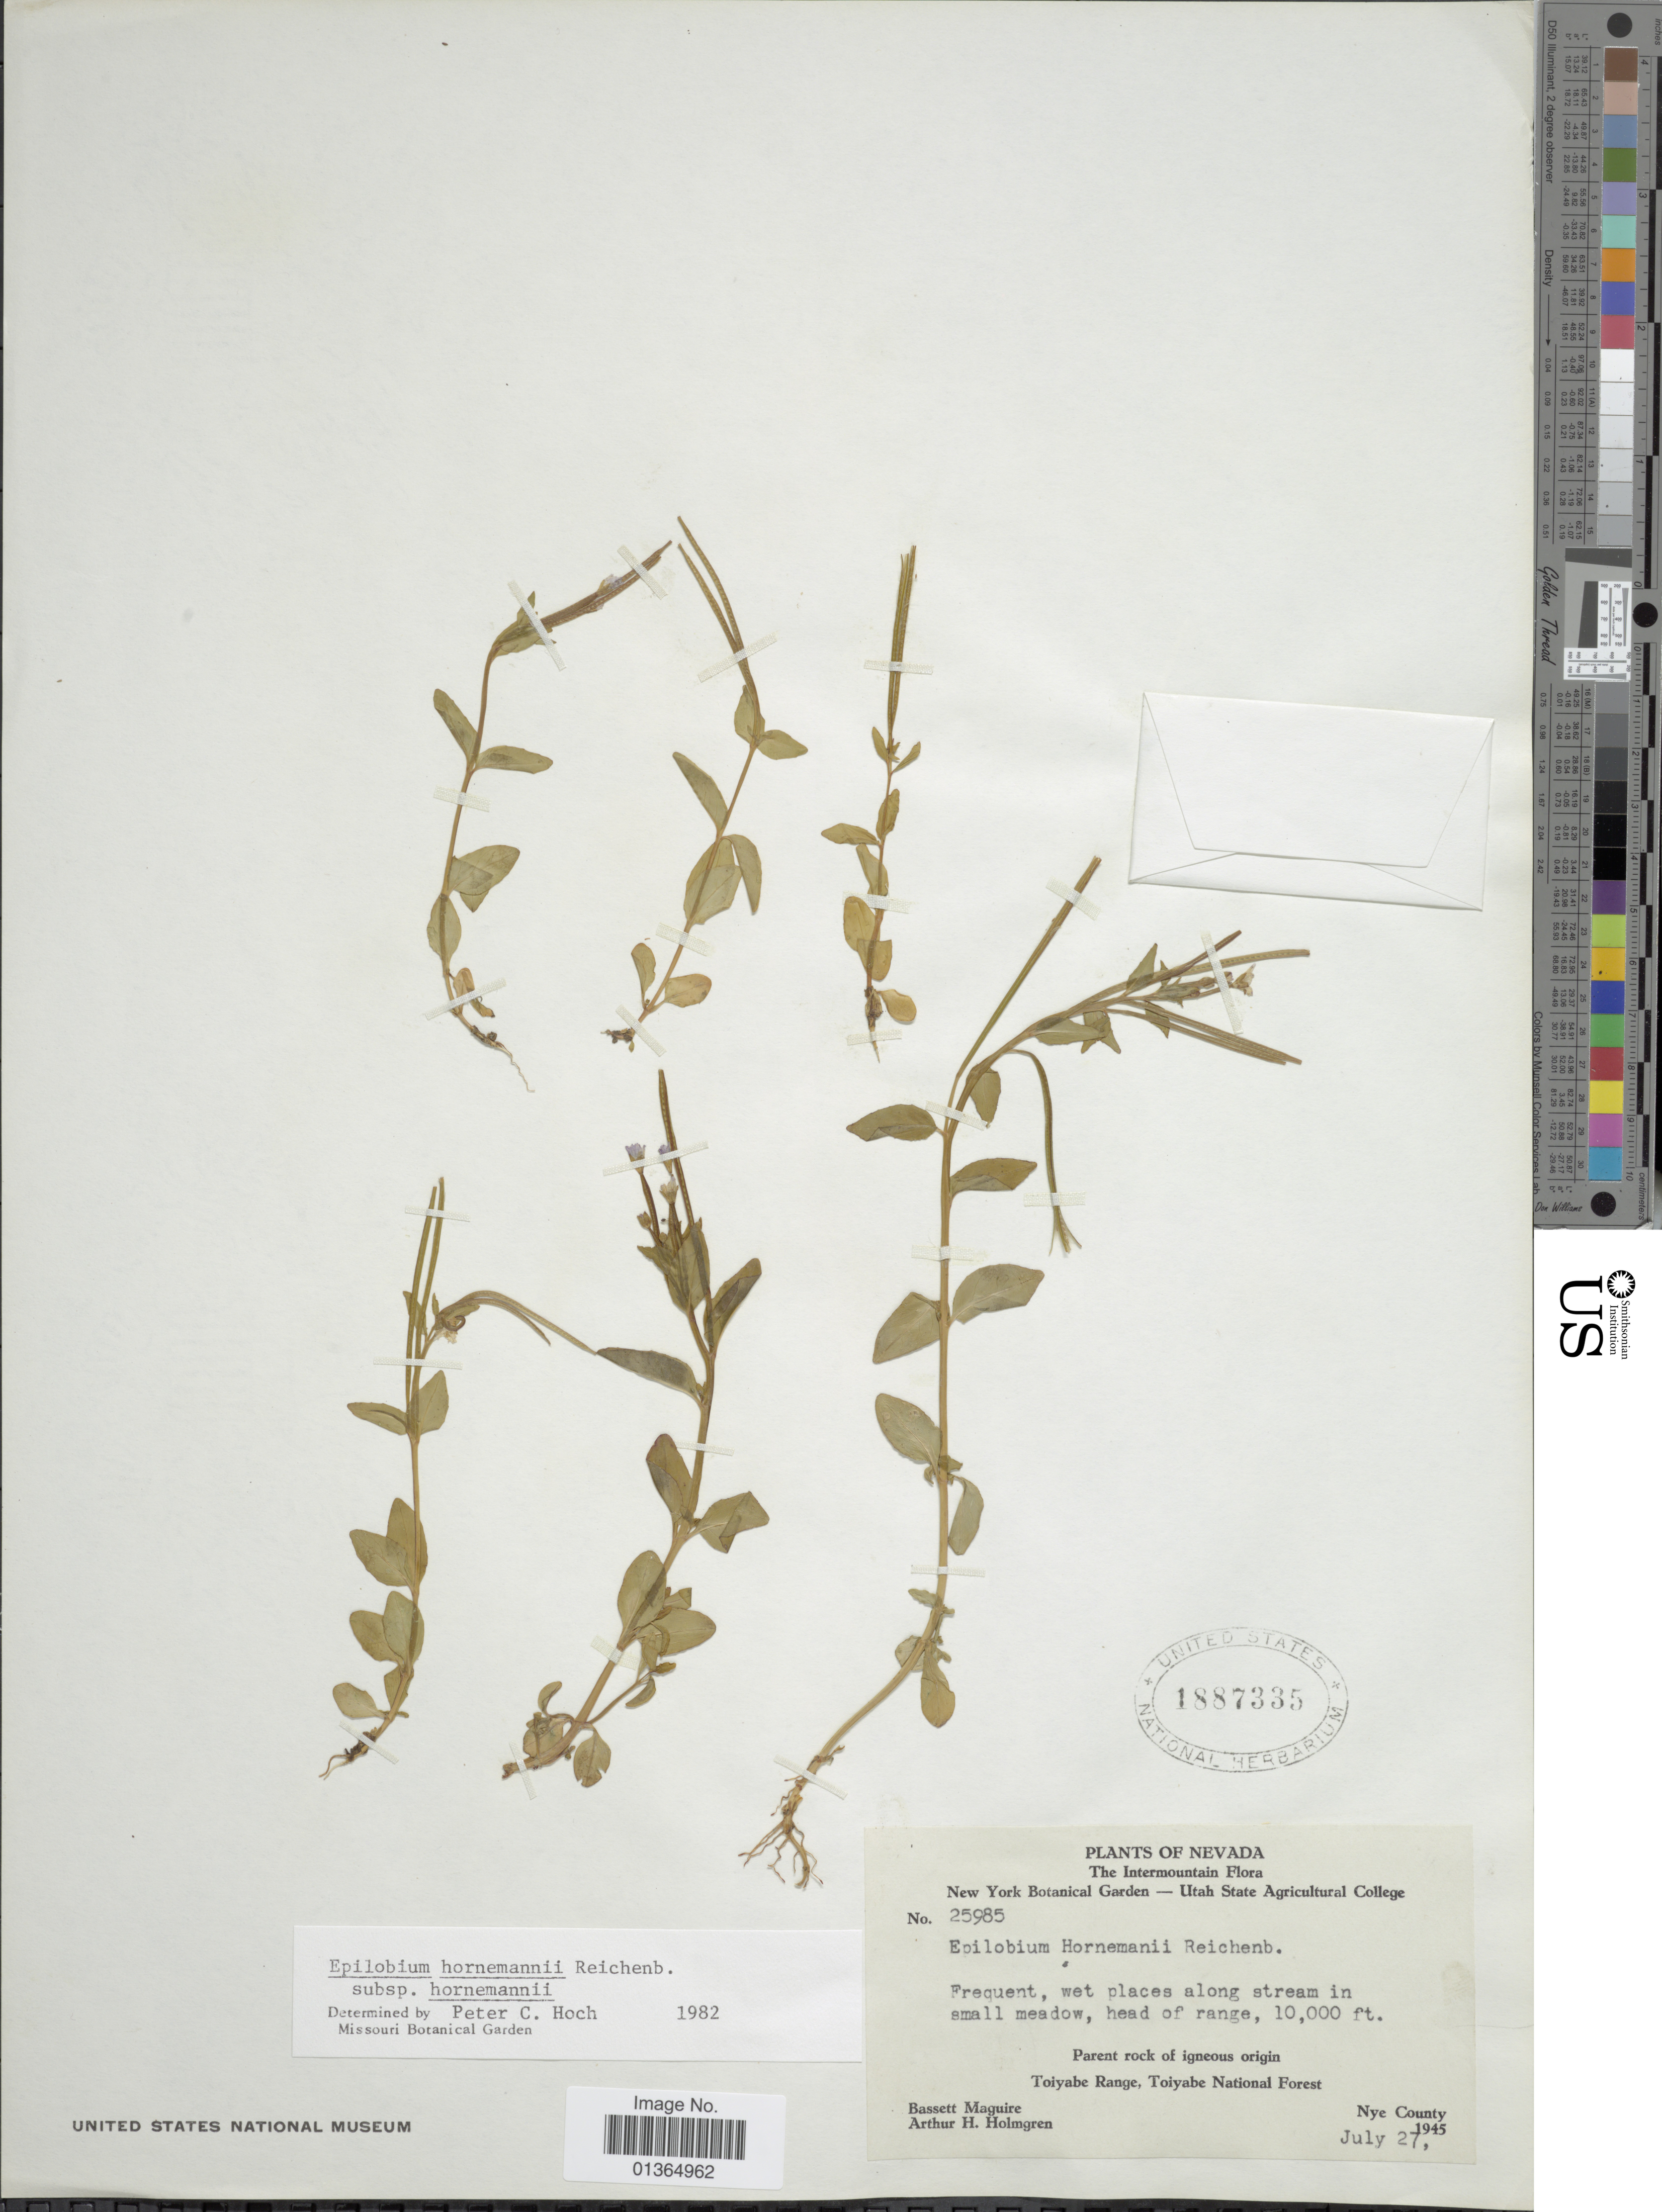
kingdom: Plantae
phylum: Tracheophyta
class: Magnoliopsida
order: Myrtales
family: Onagraceae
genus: Epilobium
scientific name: Epilobium hornemannii subsp. hornemannii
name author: Rchb.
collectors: B. Maguire & A. H. Holmgren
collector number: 25985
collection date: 1945-07-27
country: United States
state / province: Nevada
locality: The Intermountain. Parent rock of igneous origin Toiyabe Range, Toiyabe National Forest, Nye County.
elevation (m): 3048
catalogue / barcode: US 1887335